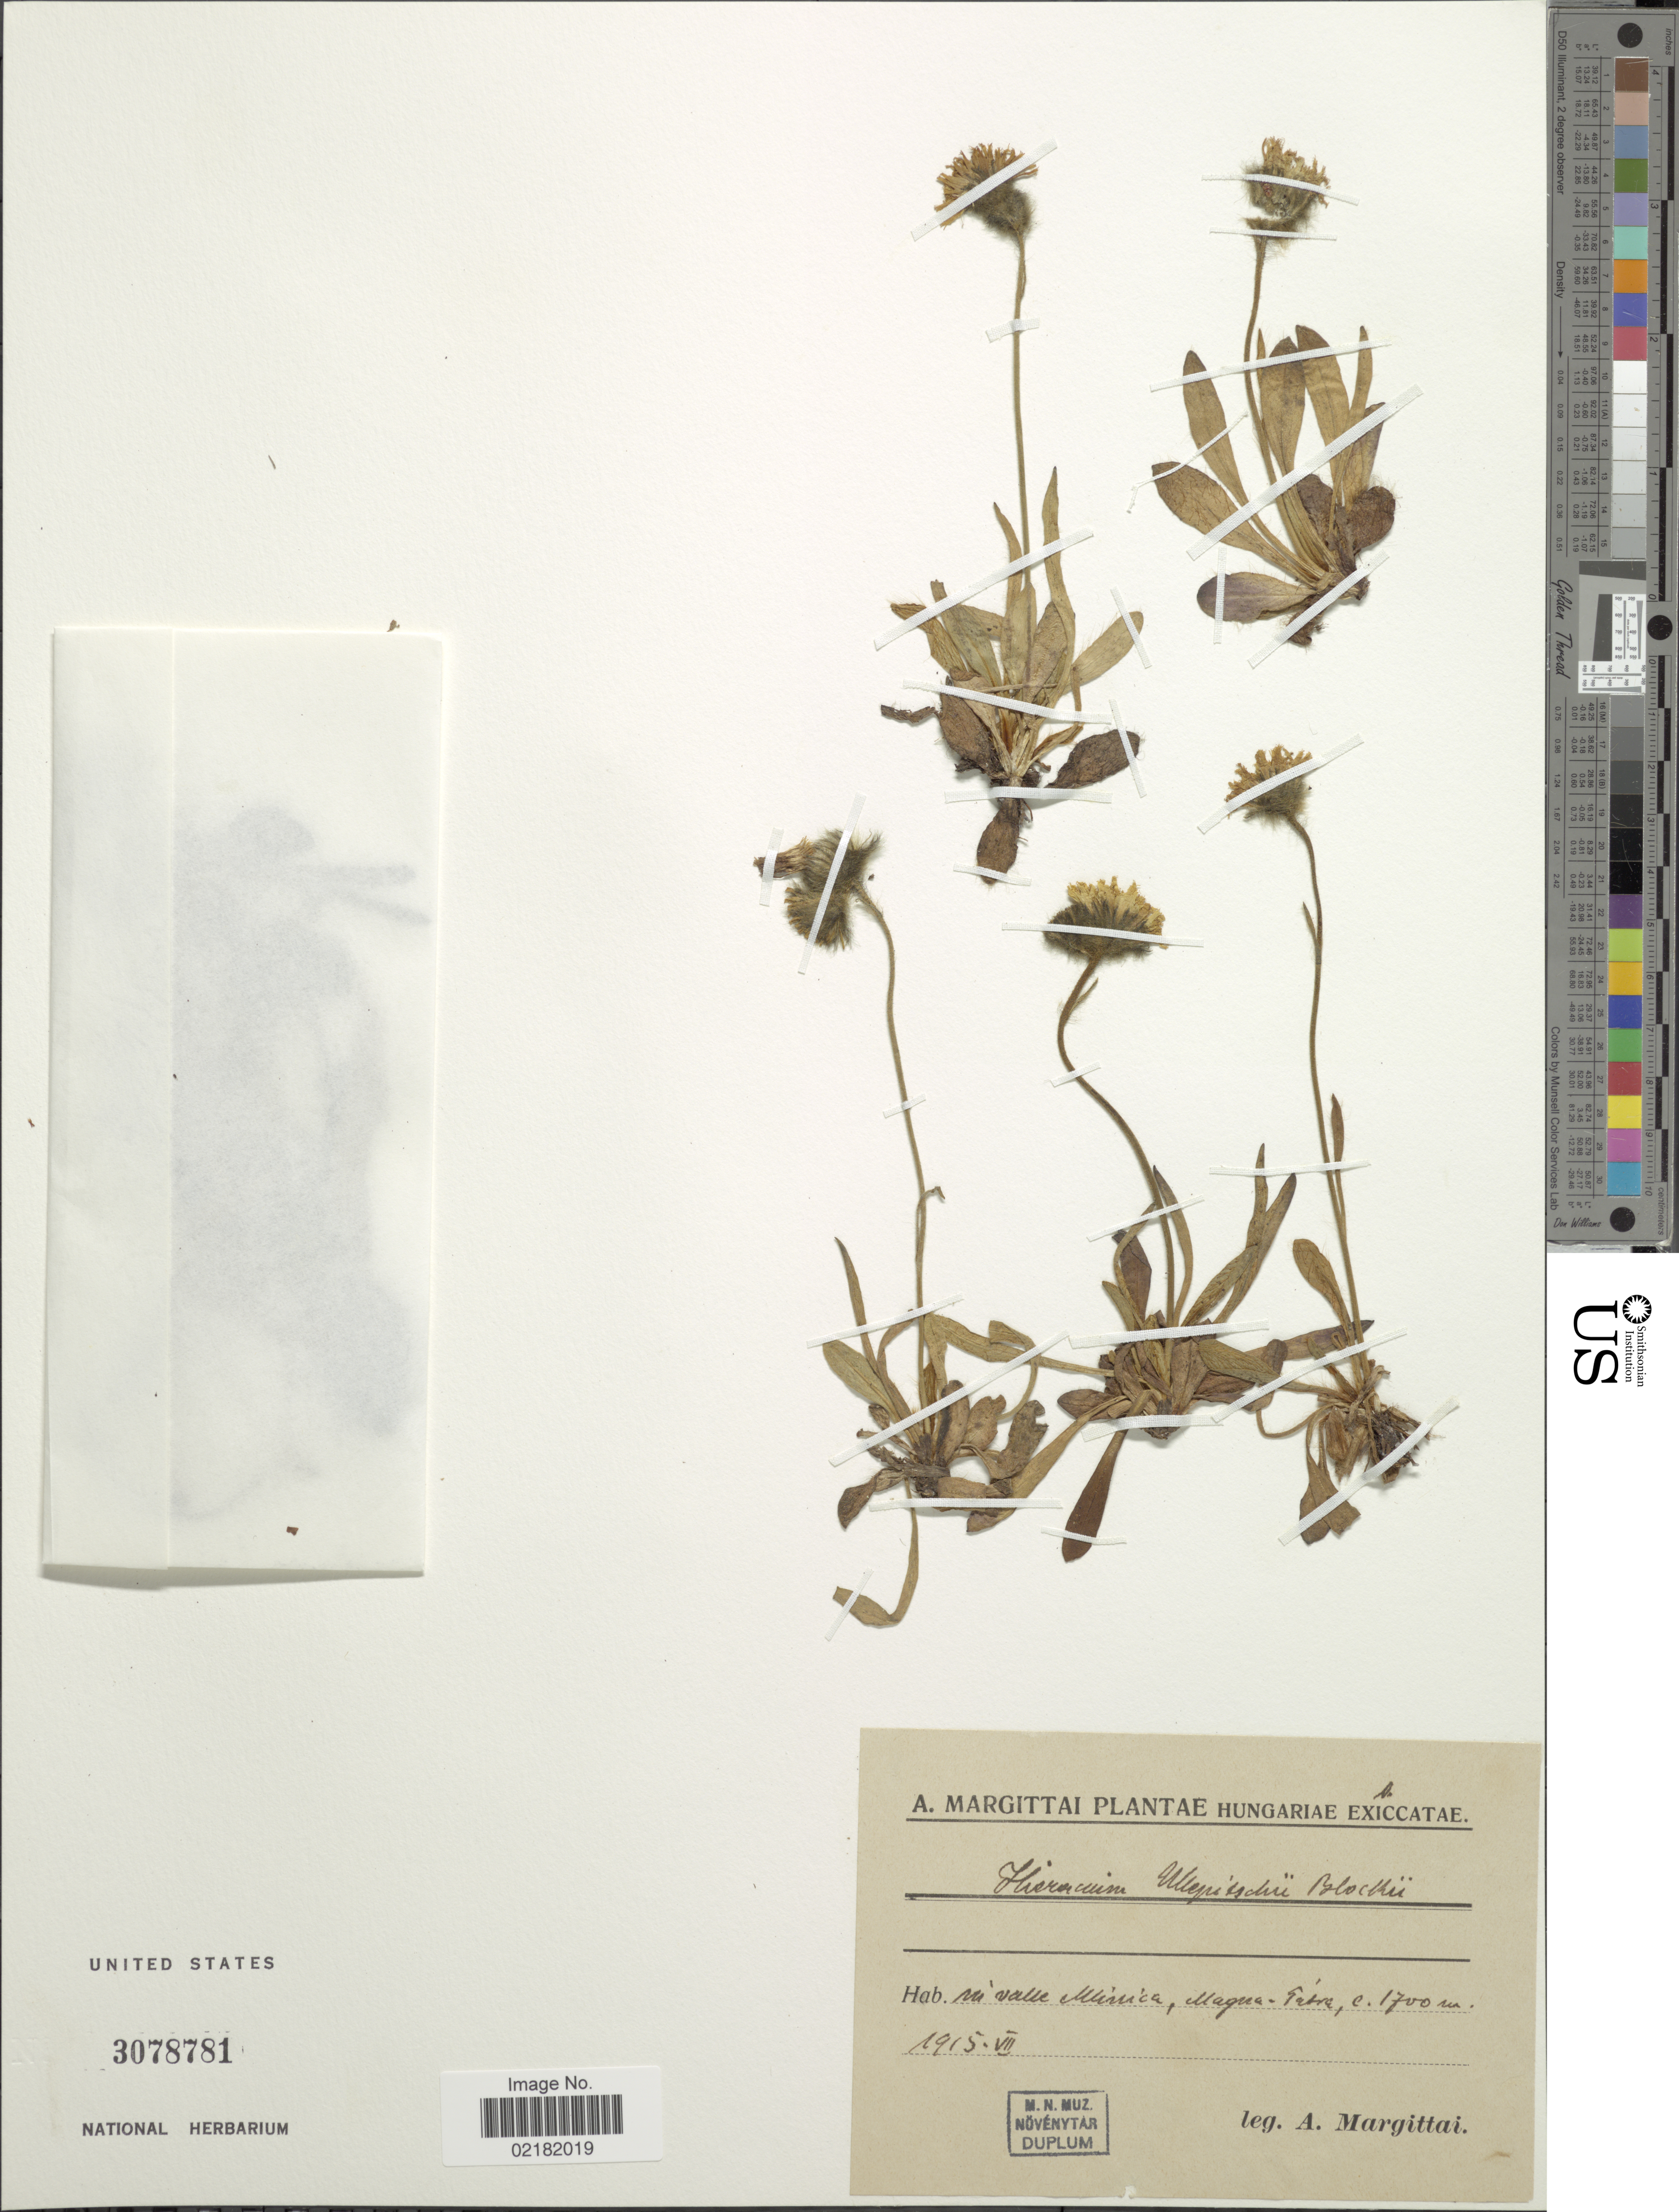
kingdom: Plantae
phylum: Tracheophyta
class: Magnoliopsida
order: Asterales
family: Asteraceae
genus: Hieracium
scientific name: Hieracium alpicola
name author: Steud. & Hochst.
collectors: A. Margittai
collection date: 1915-07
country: Hungary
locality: Hungariae, in valle Minica, Magna-Taho. [interpreted]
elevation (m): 1700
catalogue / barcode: US 3078781